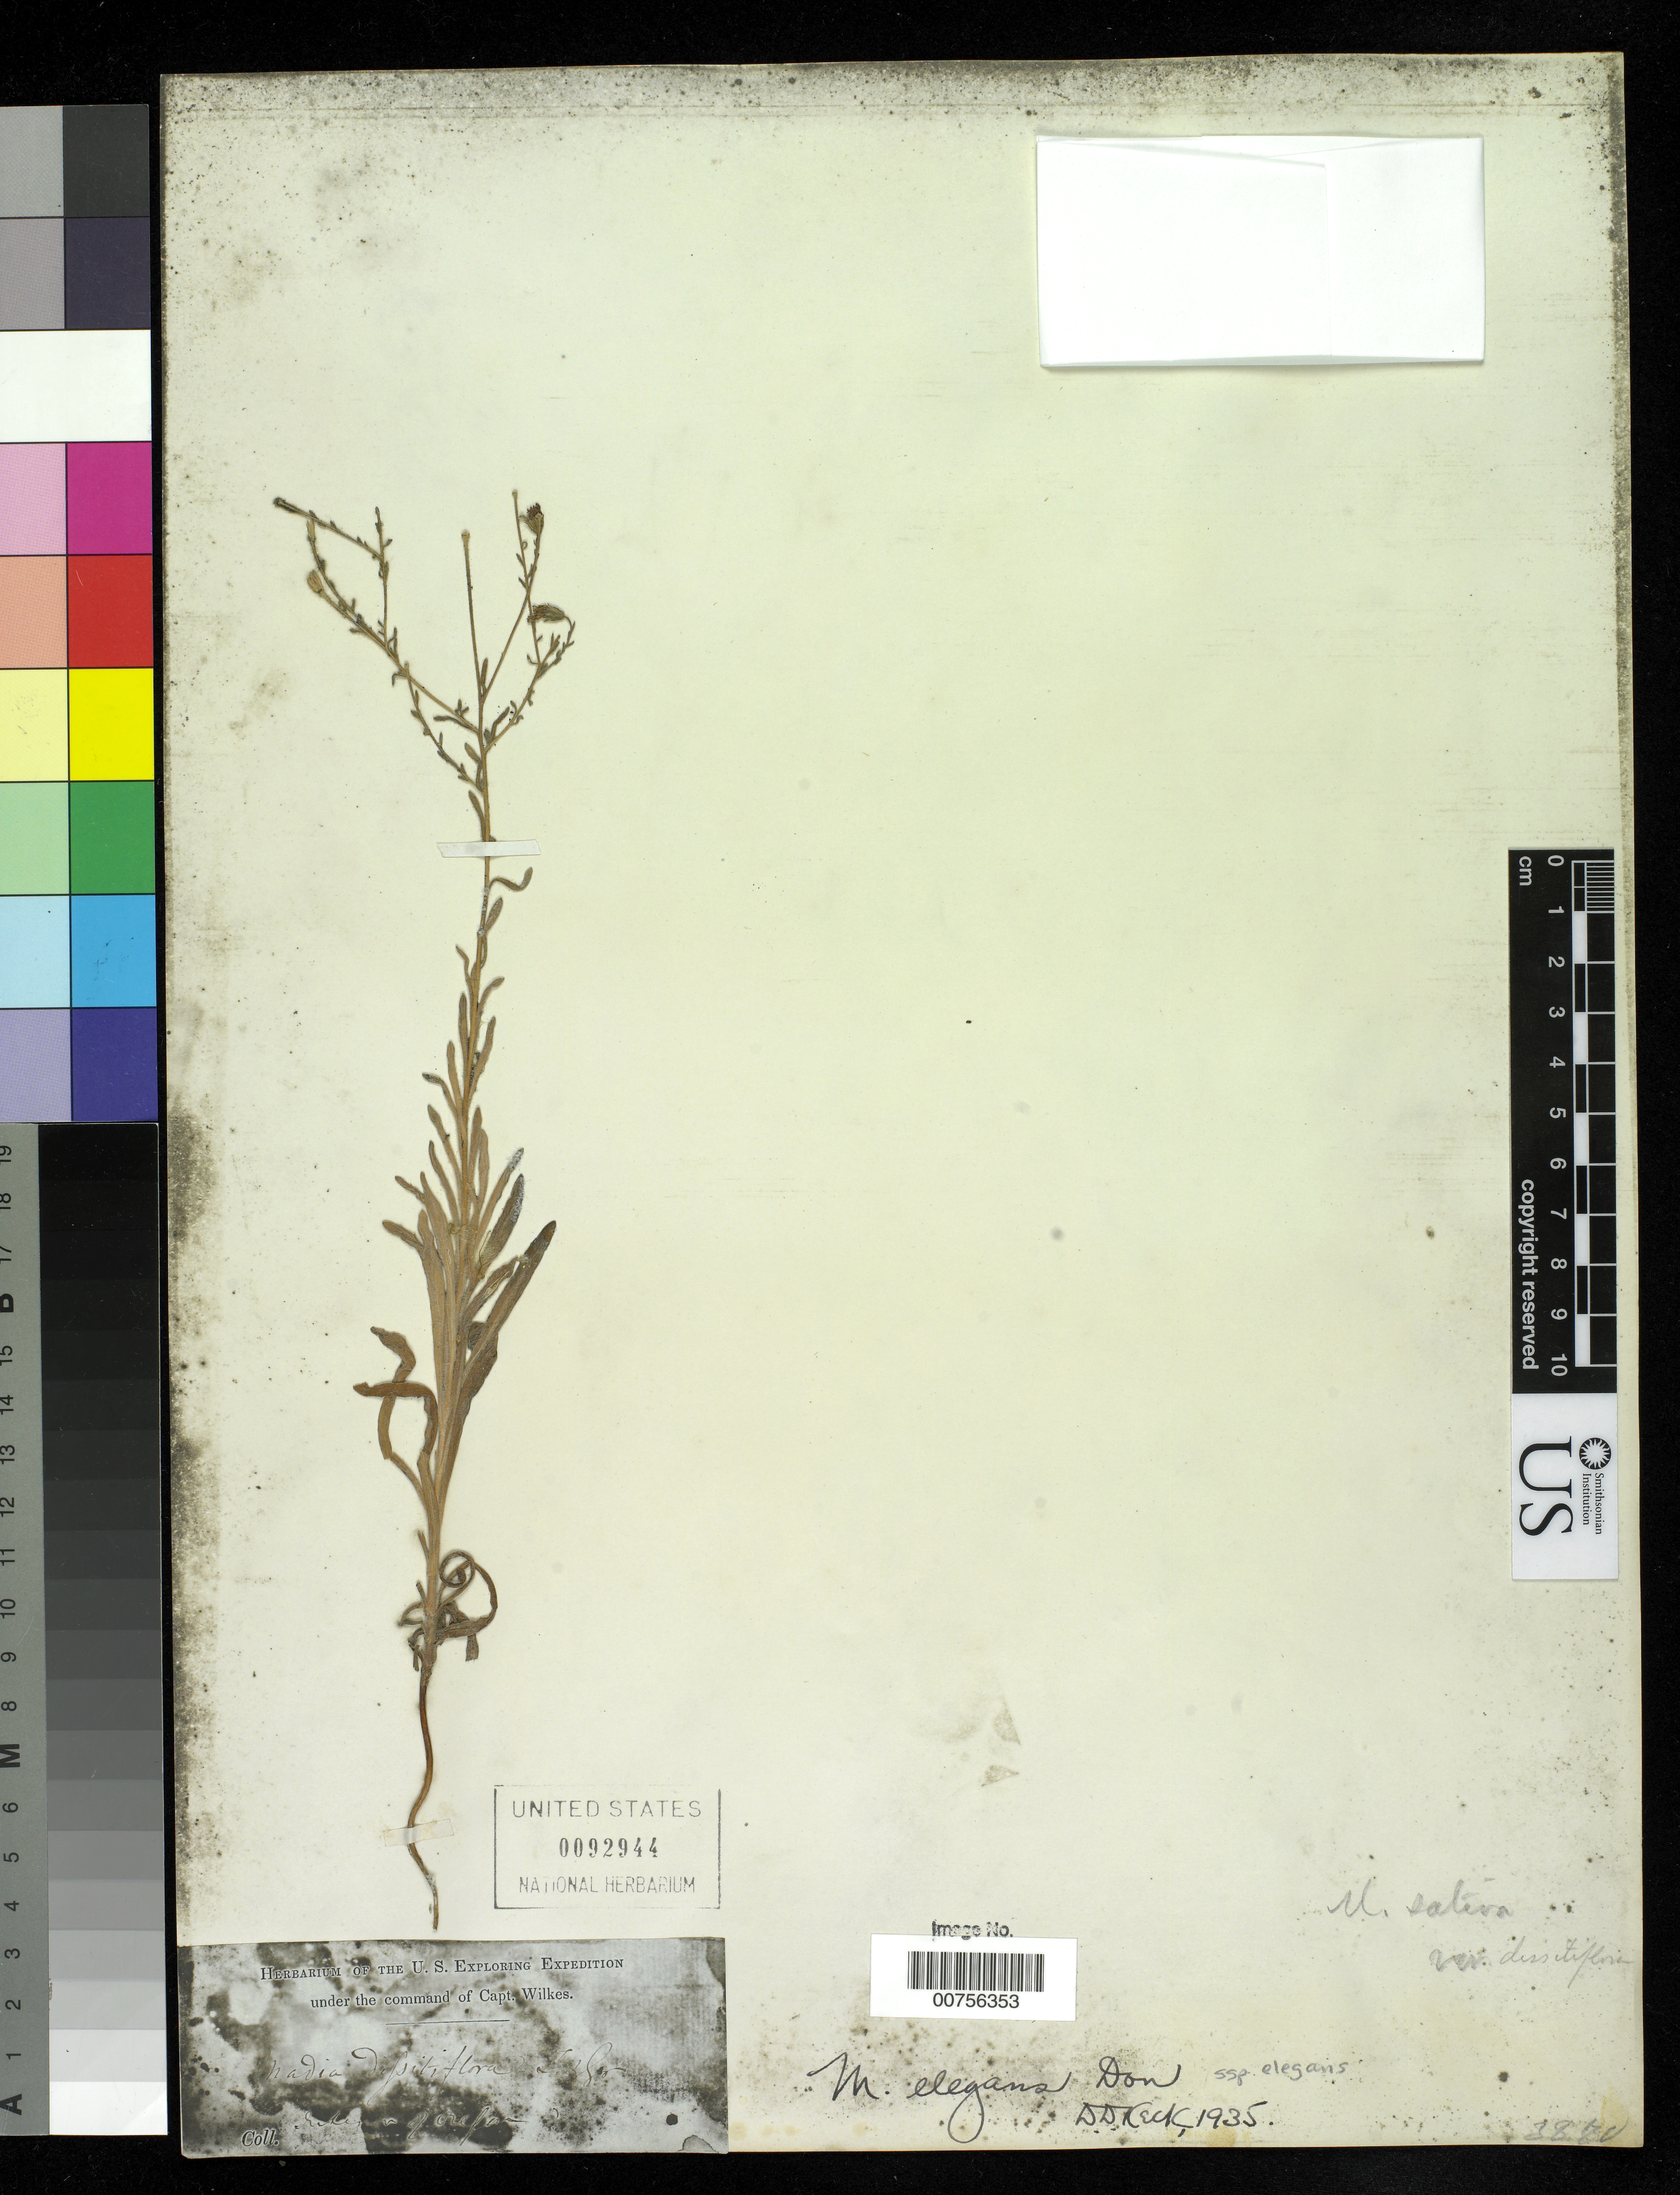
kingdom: Plantae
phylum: Tracheophyta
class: Magnoliopsida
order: Asterales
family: Asteraceae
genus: Madia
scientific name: Madia elegans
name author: D. Don ex Lindl.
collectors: Wilkes Explor. Exped.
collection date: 1838/1842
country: United States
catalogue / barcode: US 92944